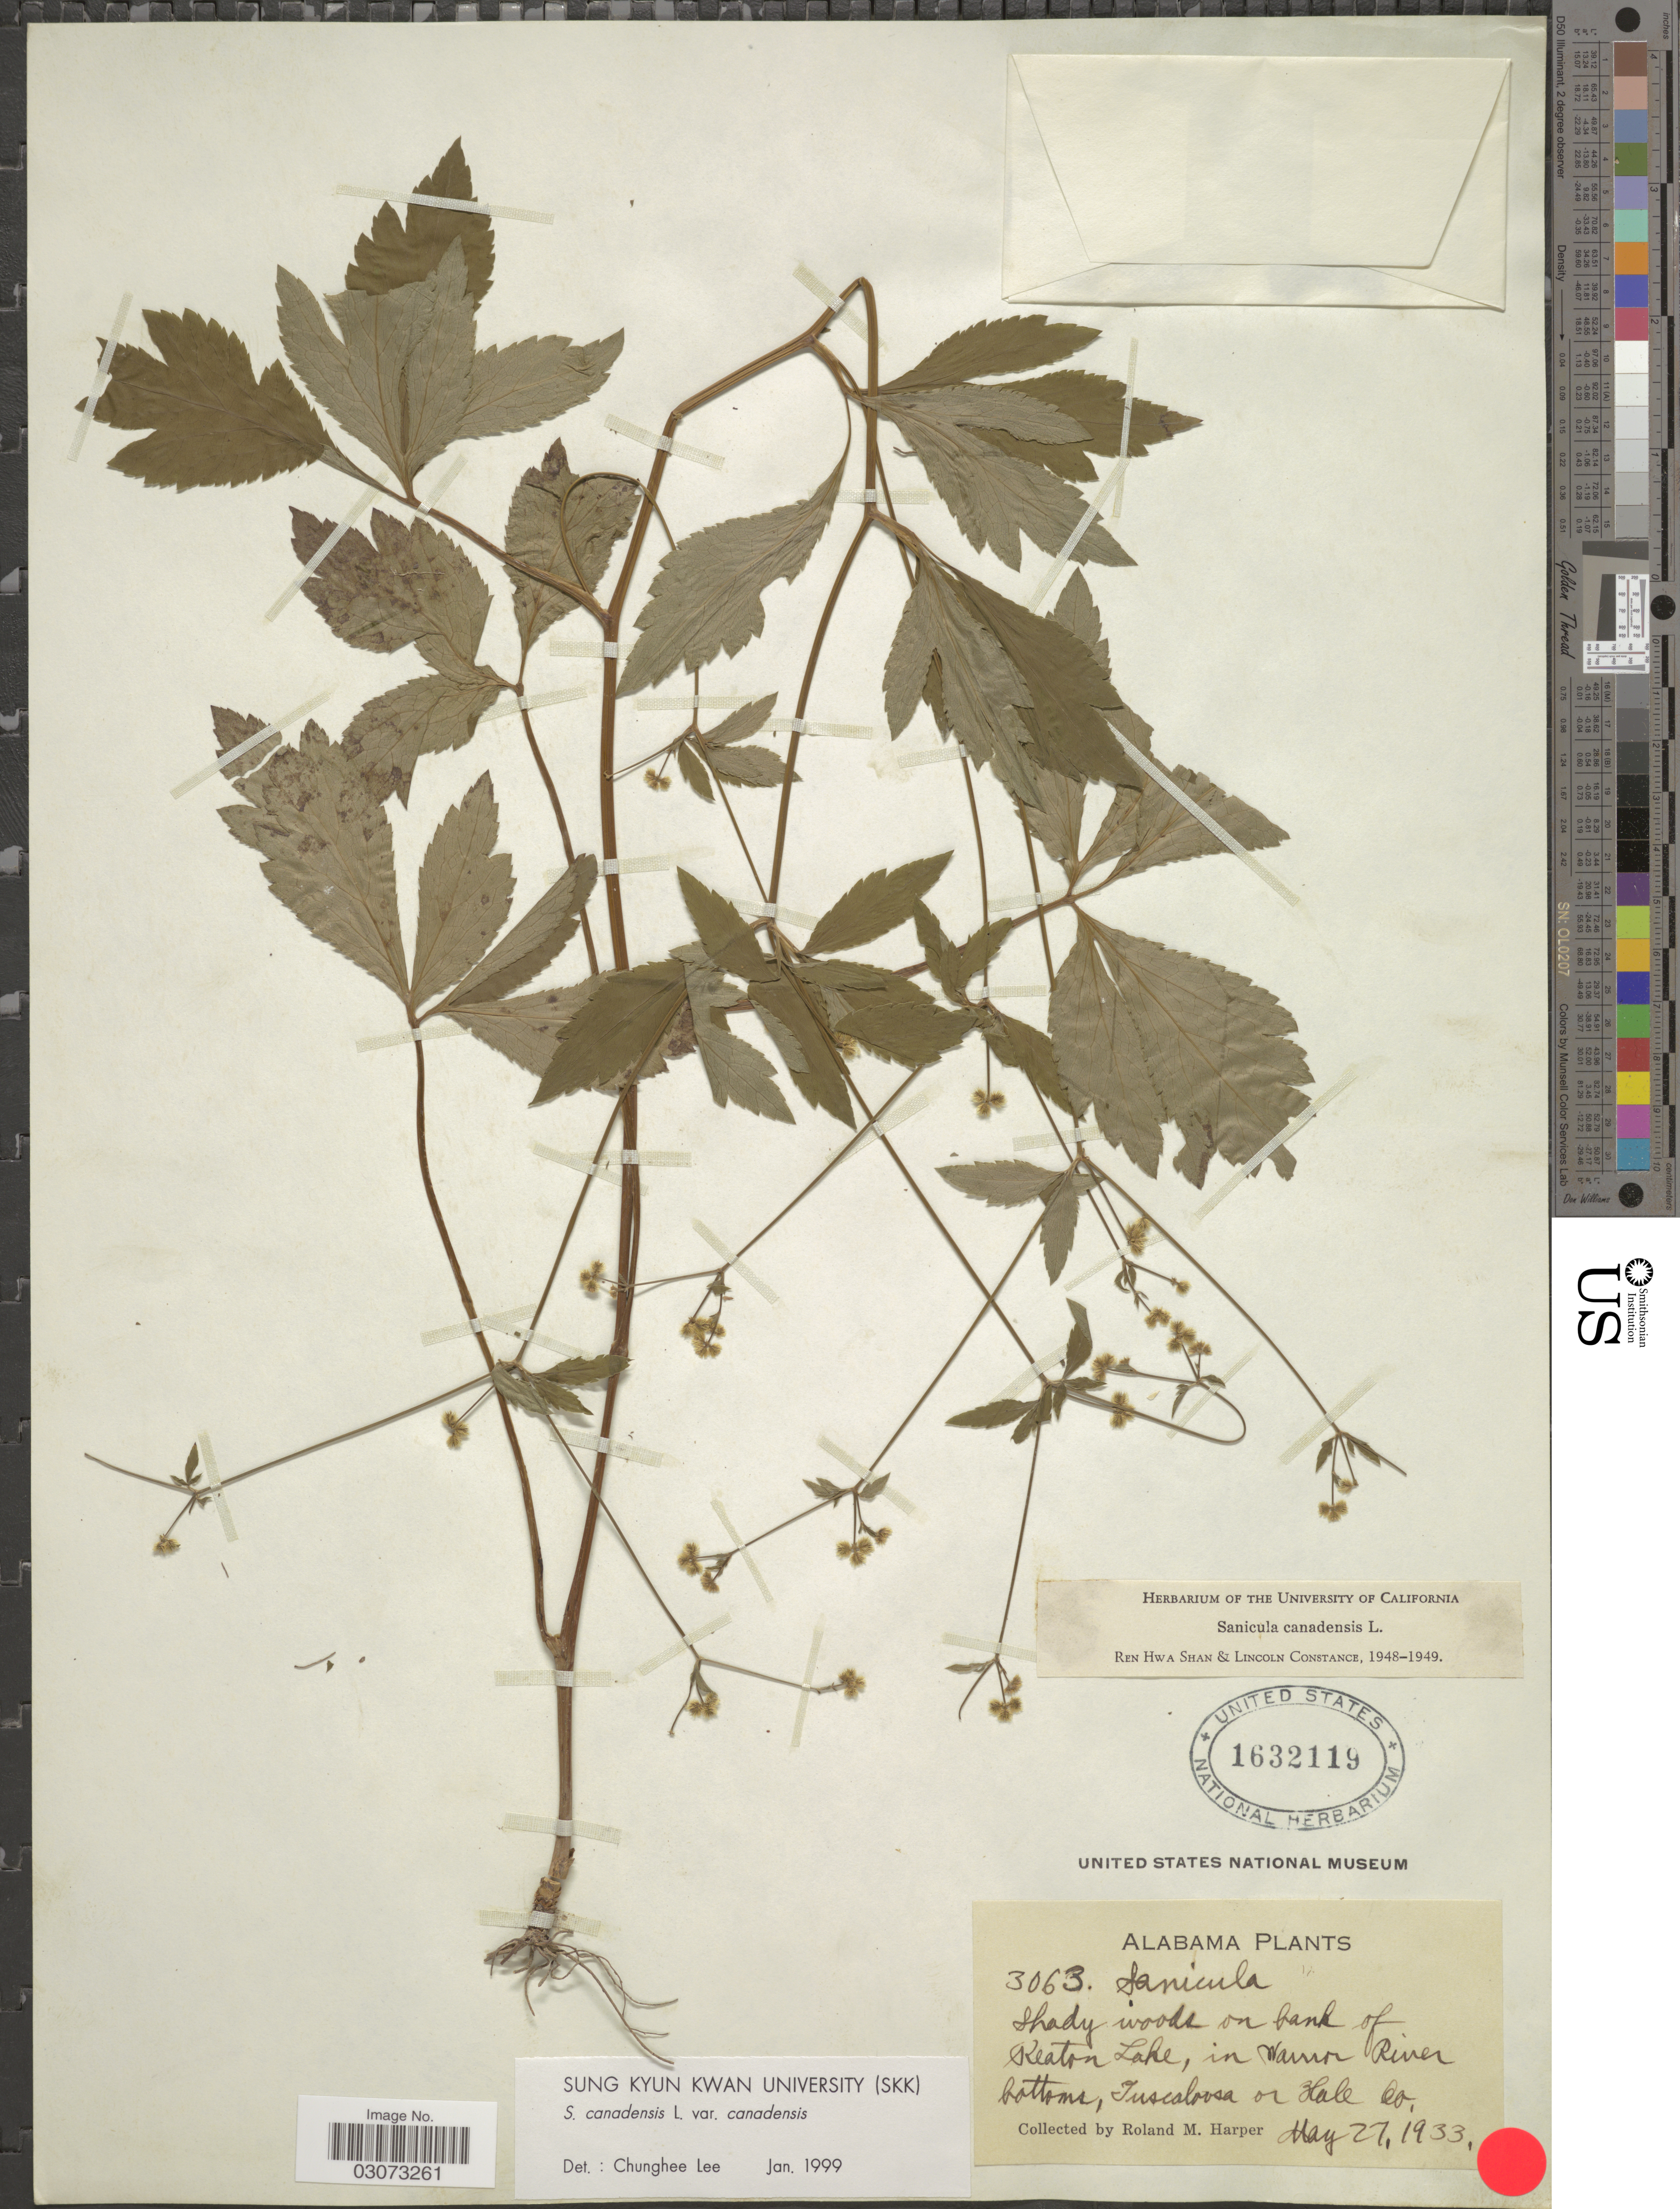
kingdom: Plantae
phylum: Tracheophyta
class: Magnoliopsida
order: Apiales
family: Apiaceae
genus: Sanicula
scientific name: Sanicula canadensis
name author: L.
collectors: R. M. Harper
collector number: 3063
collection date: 1933-05-27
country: United States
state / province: Alabama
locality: Shady woods on bank of Keaton Lake, in Warrior River bottoms, Tuscaloosa or Hale Co.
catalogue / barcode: US 1632119